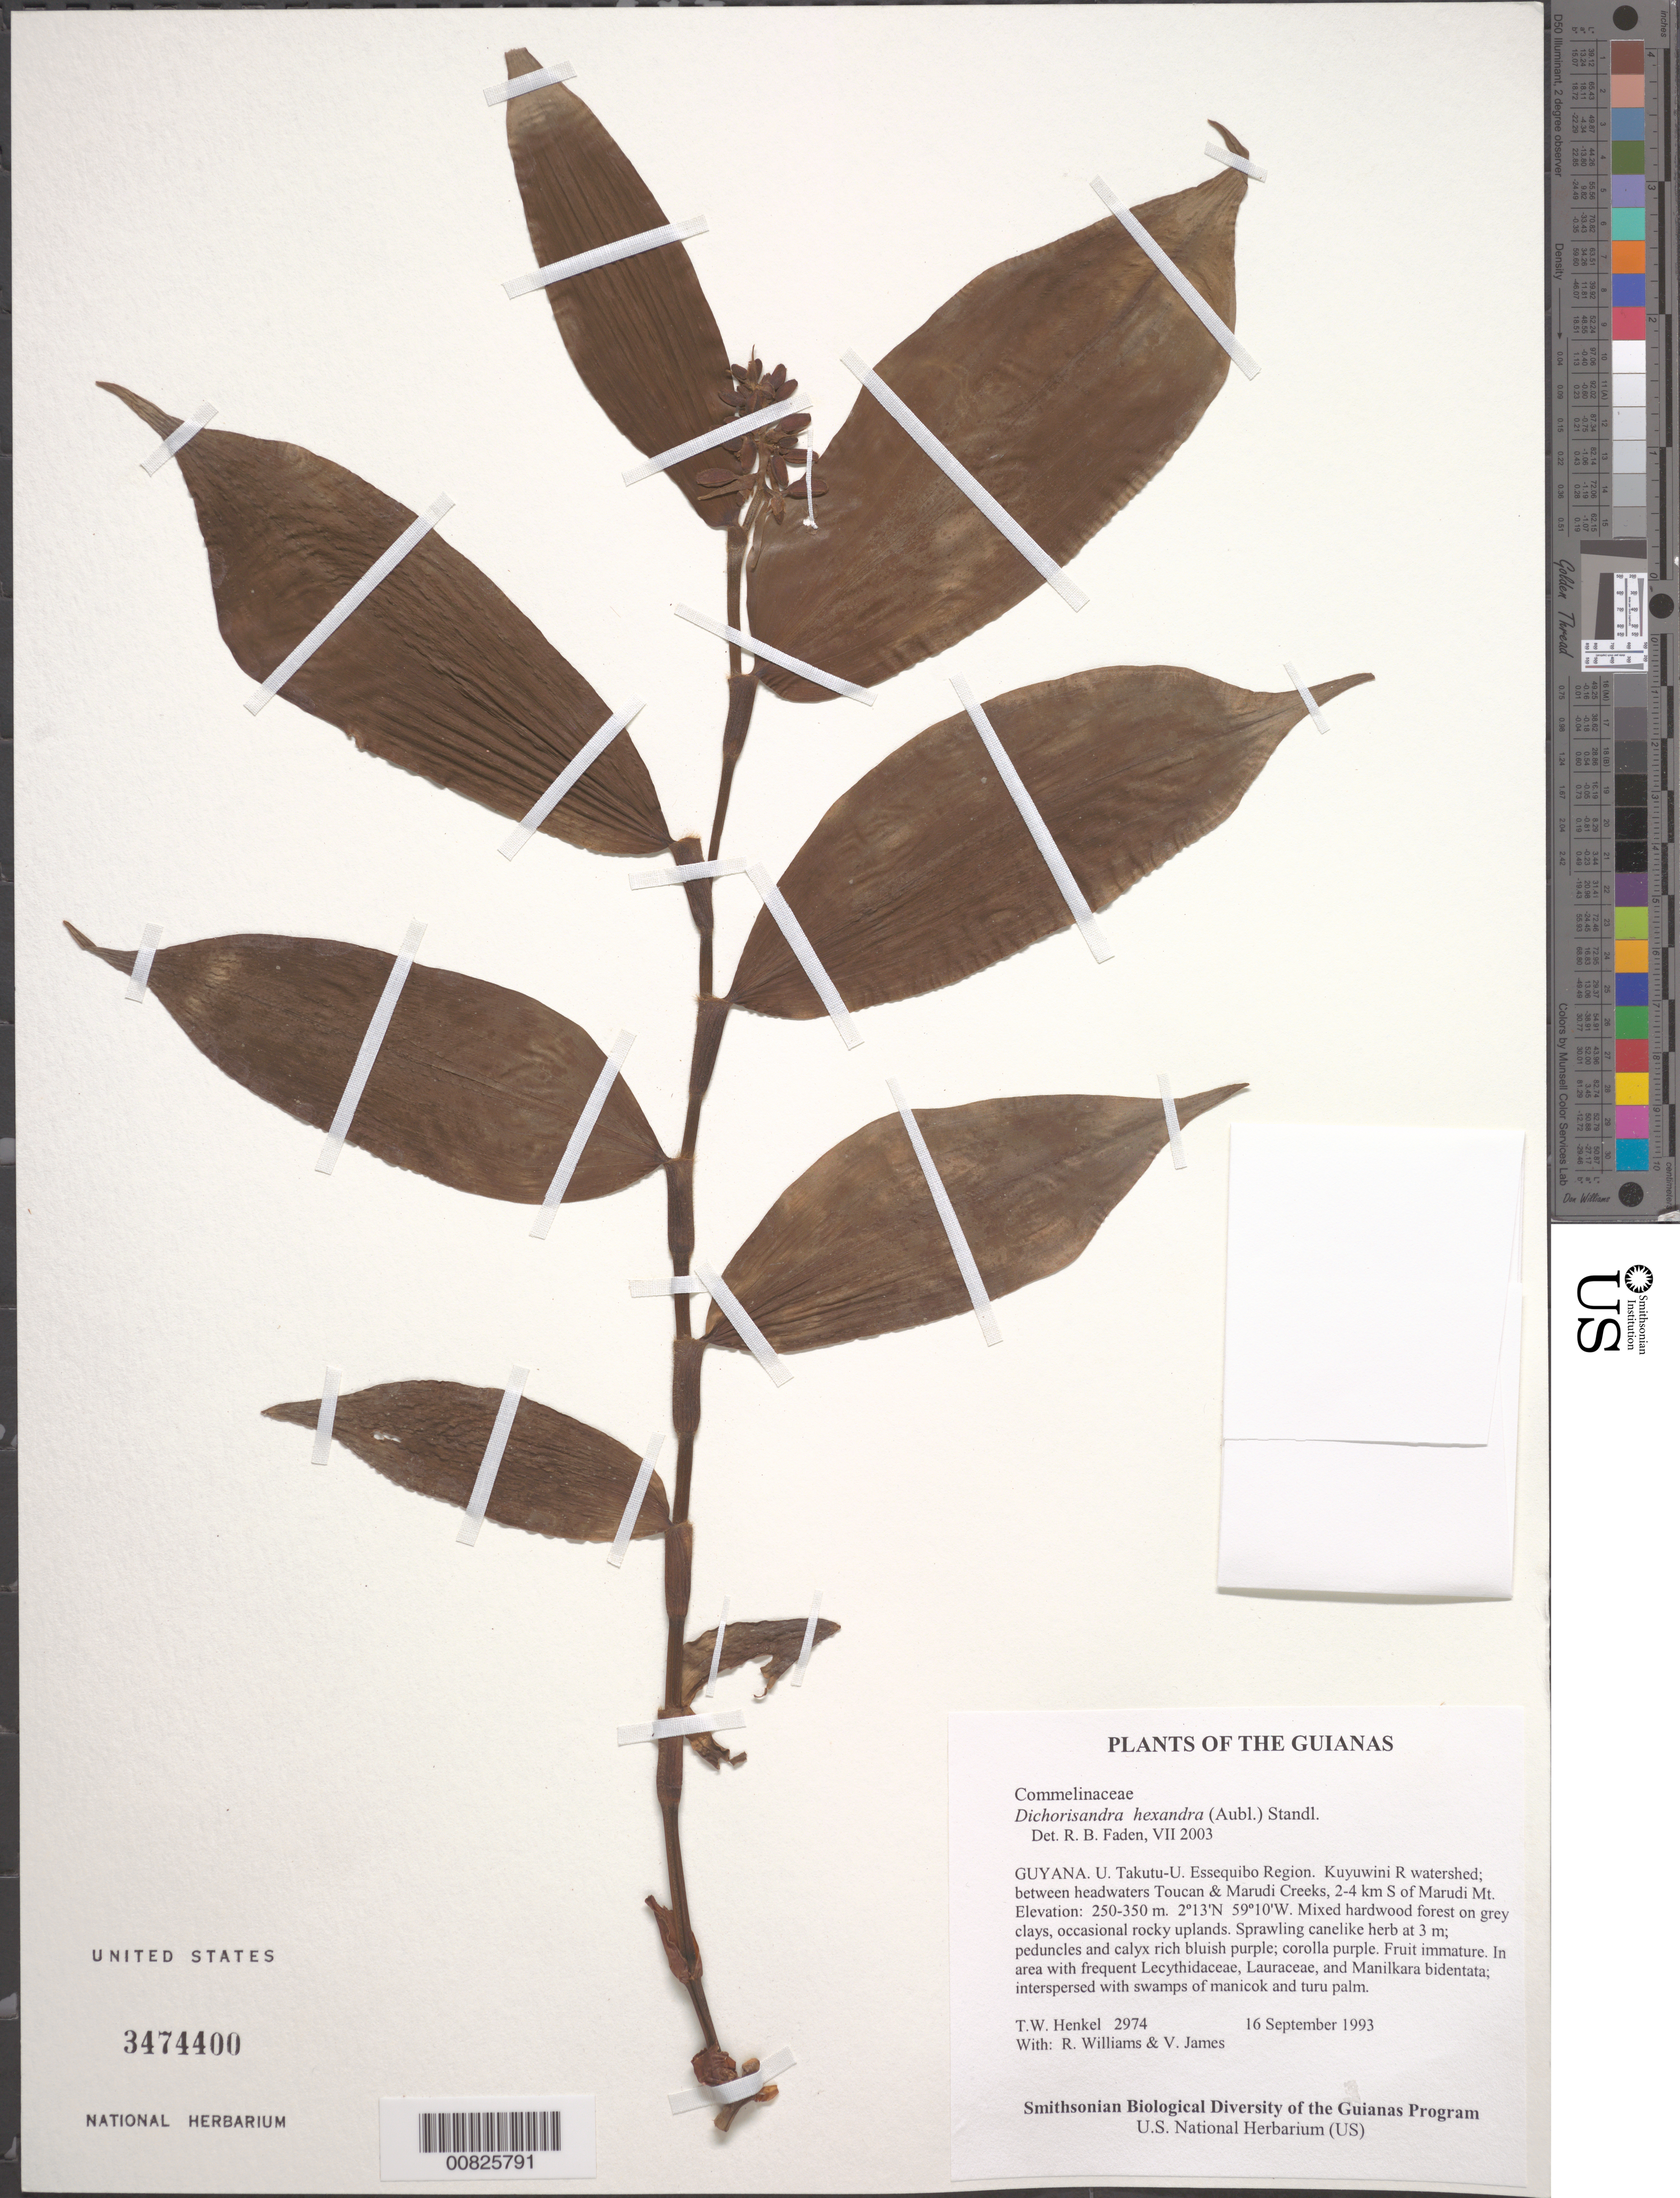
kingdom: Plantae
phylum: Tracheophyta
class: Liliopsida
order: Commelinales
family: Commelinaceae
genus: Dichorisandra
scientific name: Dichorisandra hexandra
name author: (Aubl.) Standl.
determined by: Faden, Robert B., (US), Smithsonian Institution - National Museum of Natural History (UNITED STATES)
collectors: T. Henkel, R. Williams & V. James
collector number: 2974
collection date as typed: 16 September 1993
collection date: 1993-09-16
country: Guyana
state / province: U. Takutu-U. Essequibo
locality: Kuyuwini R watershed; between headwaters Toucan & Marudi Creeks, 2-4 km S of Marudi Mt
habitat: Mixed hardwood forest on grey clays, occasional rocky uplands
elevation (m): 250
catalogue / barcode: US 3474400